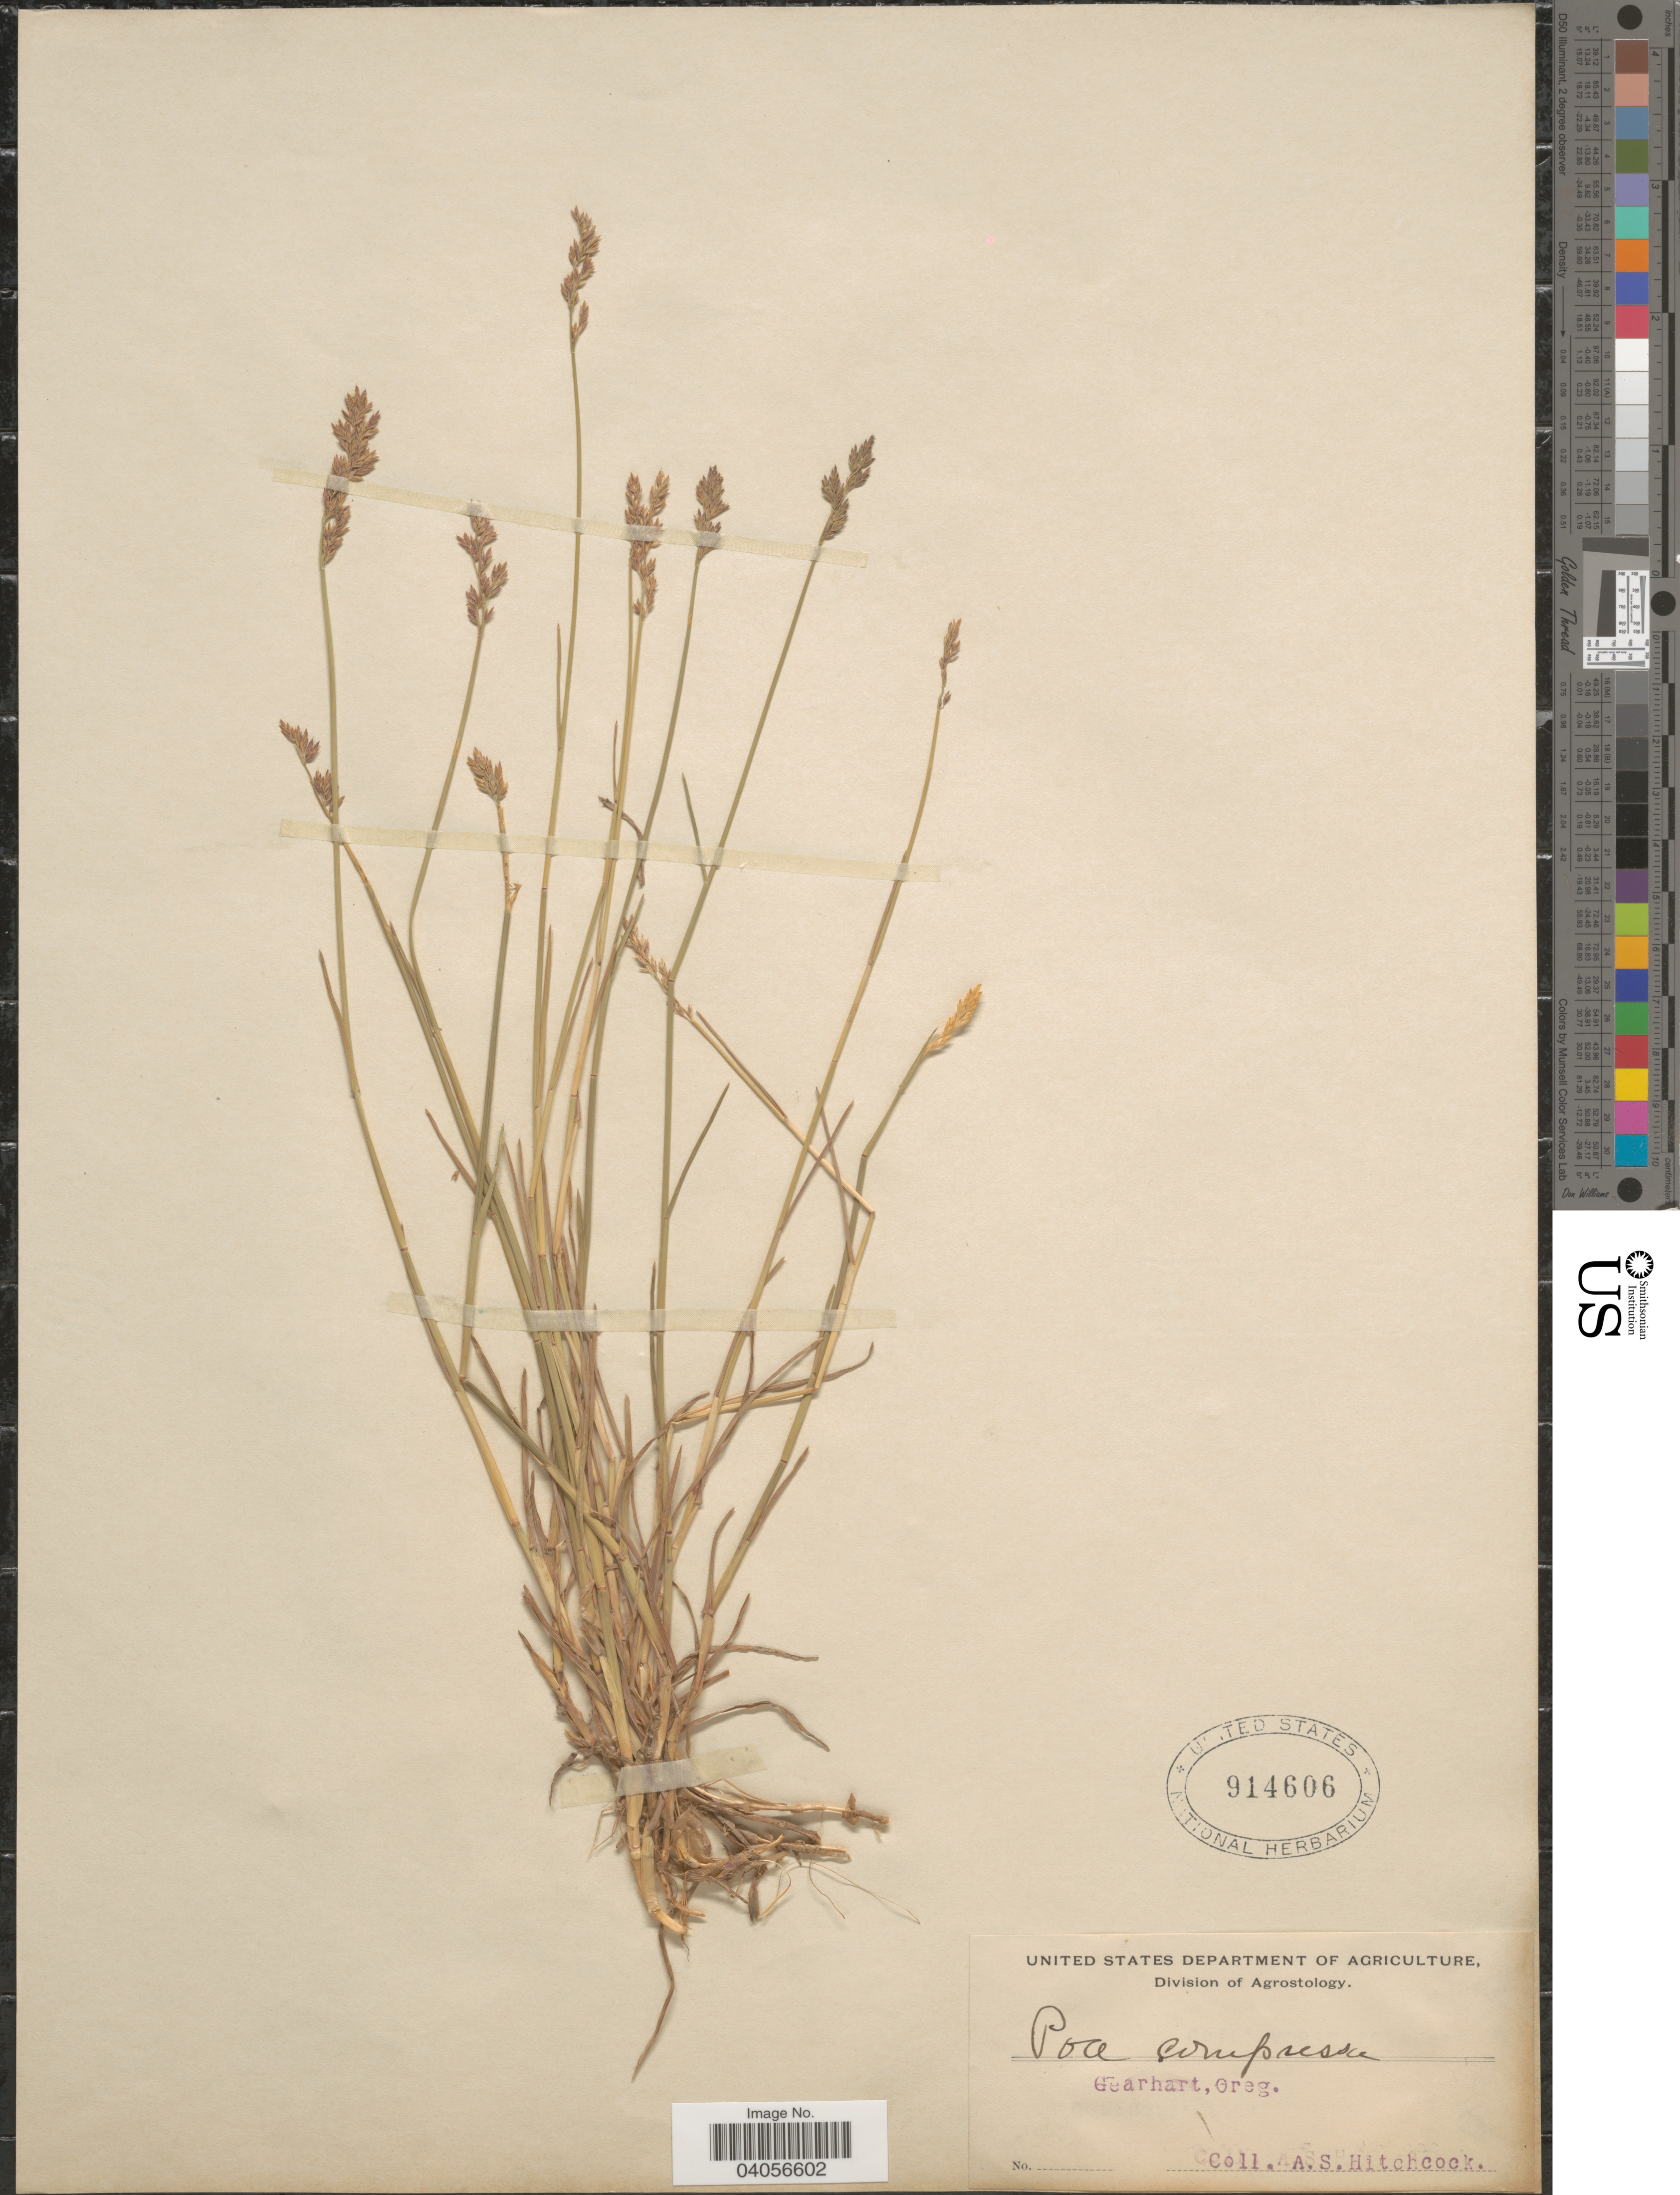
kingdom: Plantae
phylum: Tracheophyta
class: Liliopsida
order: Poales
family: Poaceae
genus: Poa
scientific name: Poa compressa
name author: L.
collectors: A. S. Hitchcock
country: United States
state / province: Oregon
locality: Gearhart.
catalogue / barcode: US 914606